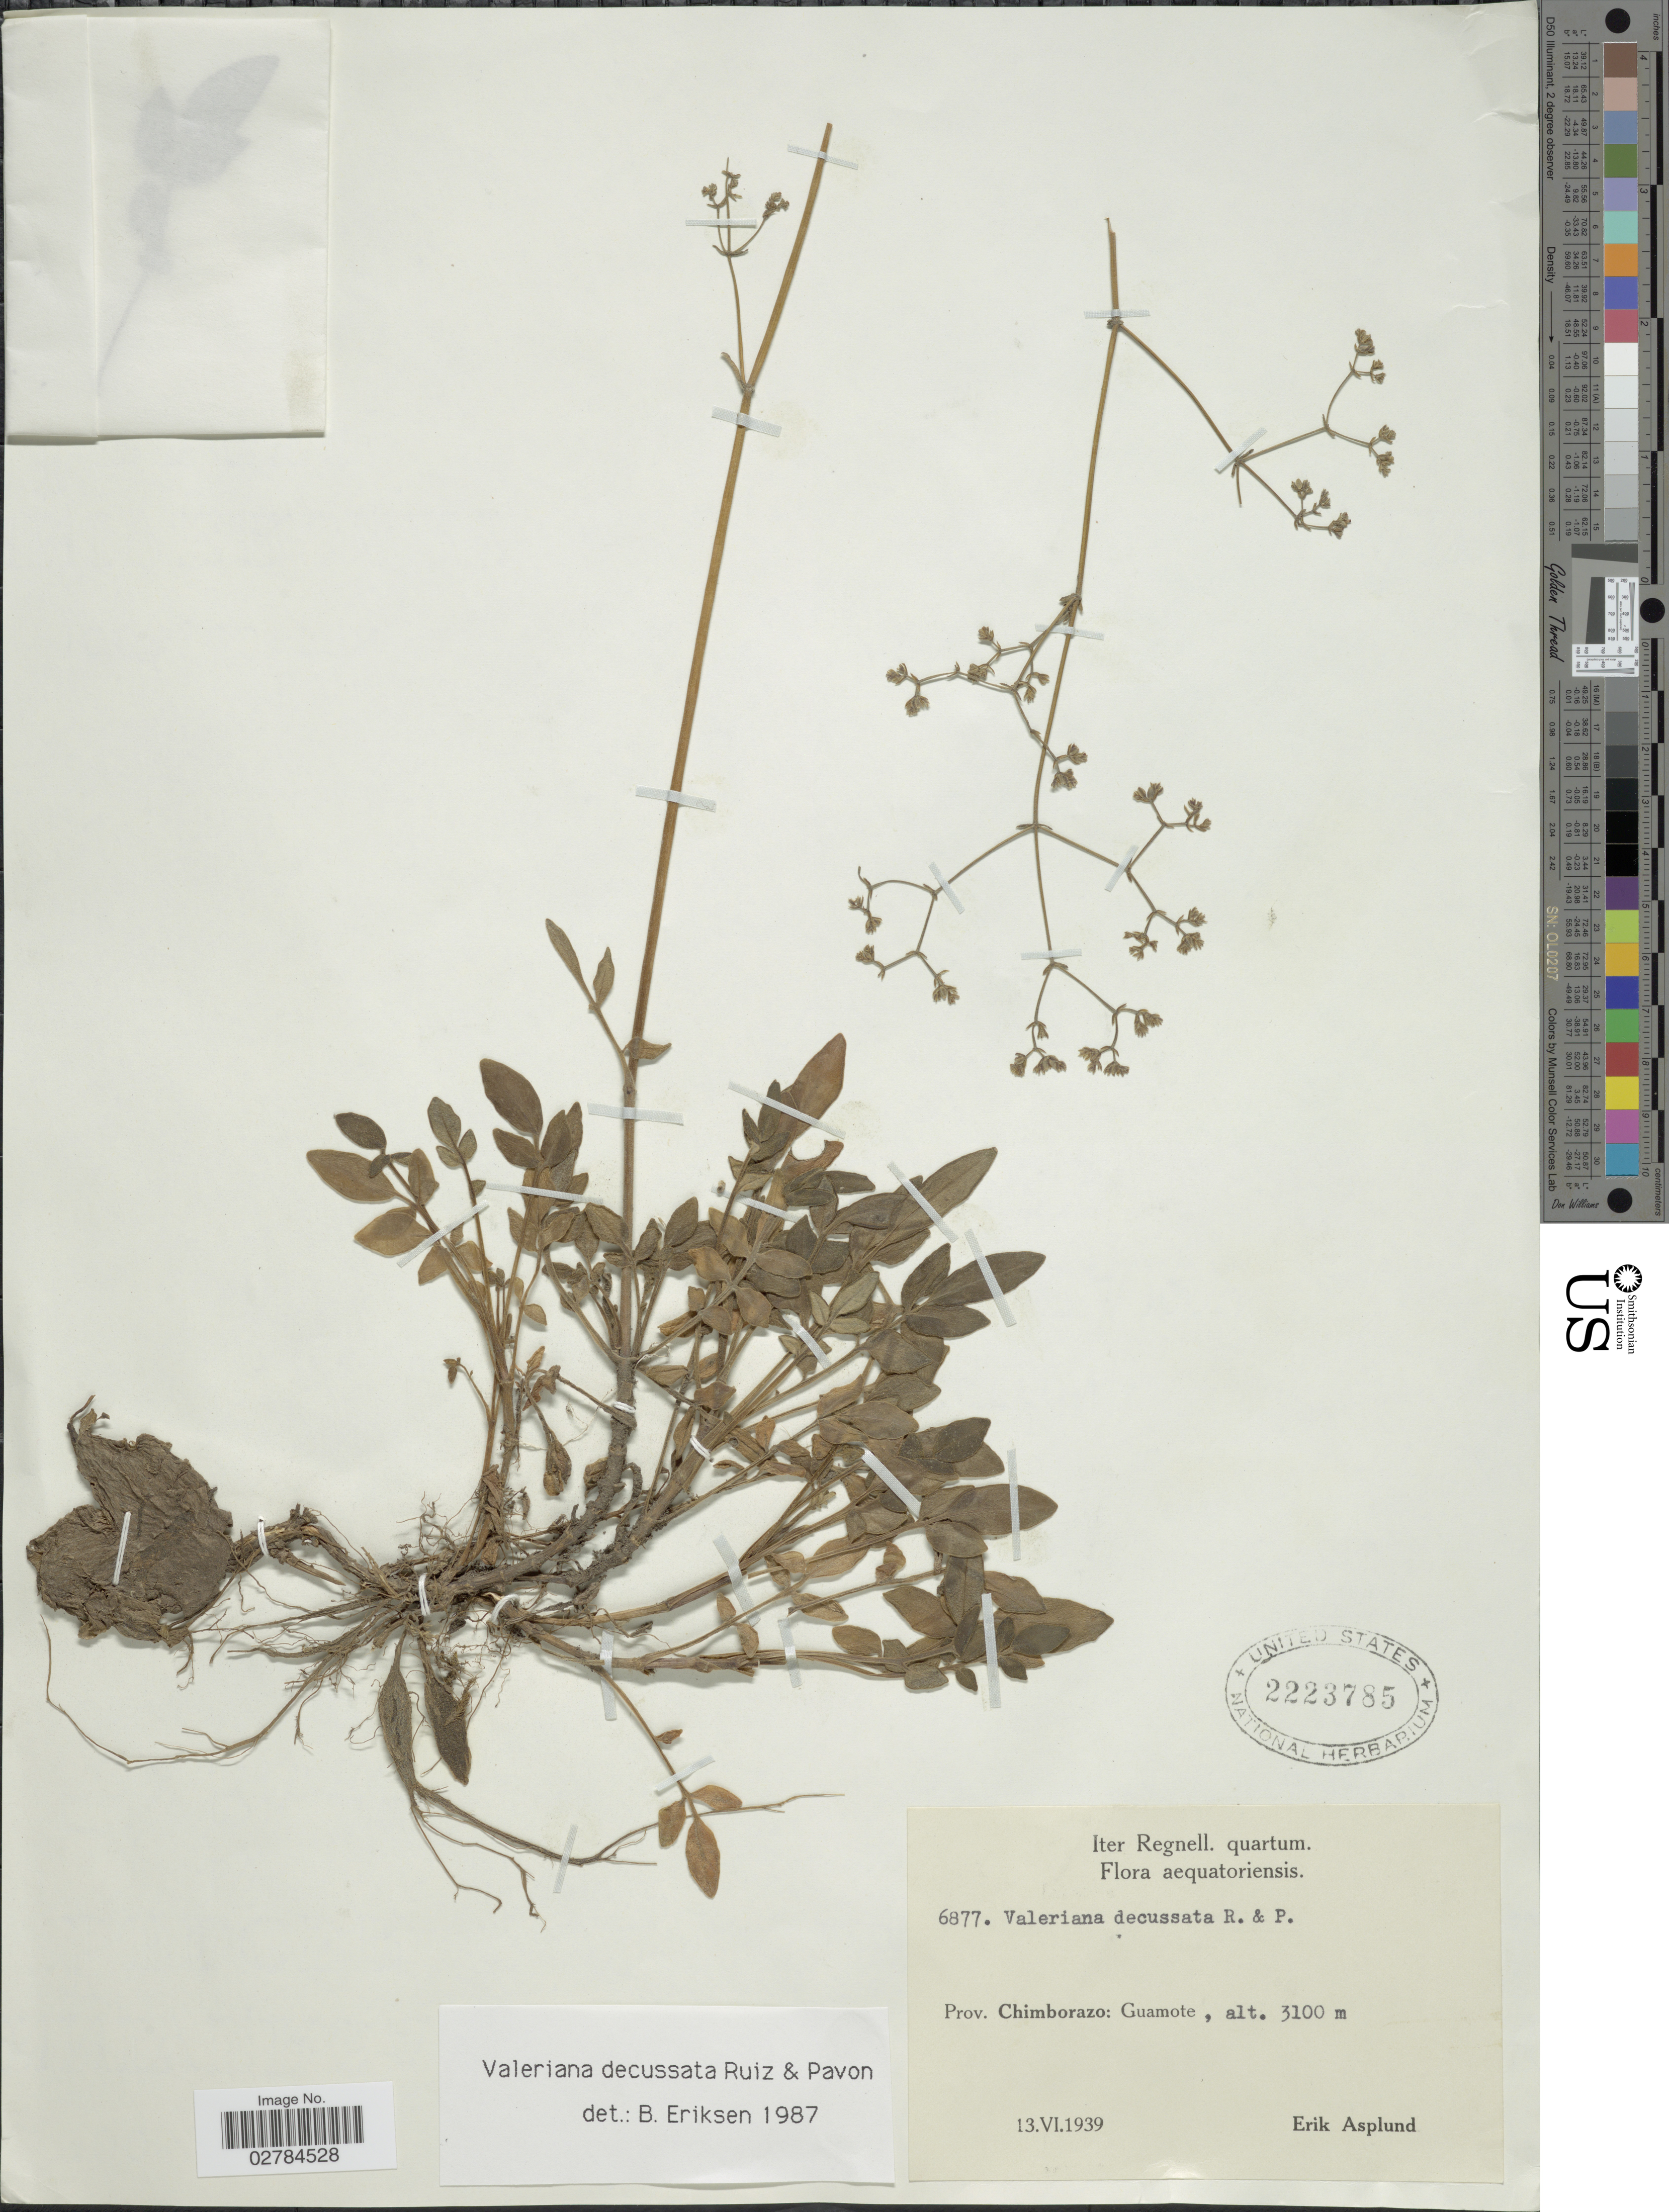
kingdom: Plantae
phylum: Tracheophyta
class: Magnoliopsida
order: Dipsacales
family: Caprifoliaceae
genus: Valeriana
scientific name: Valeriana decussata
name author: Ruiz & Pav.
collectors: E. Asplund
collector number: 6877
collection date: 1939-06-13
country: Ecuador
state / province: Chimborazo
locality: Guamote.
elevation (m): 3100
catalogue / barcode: US 2223785